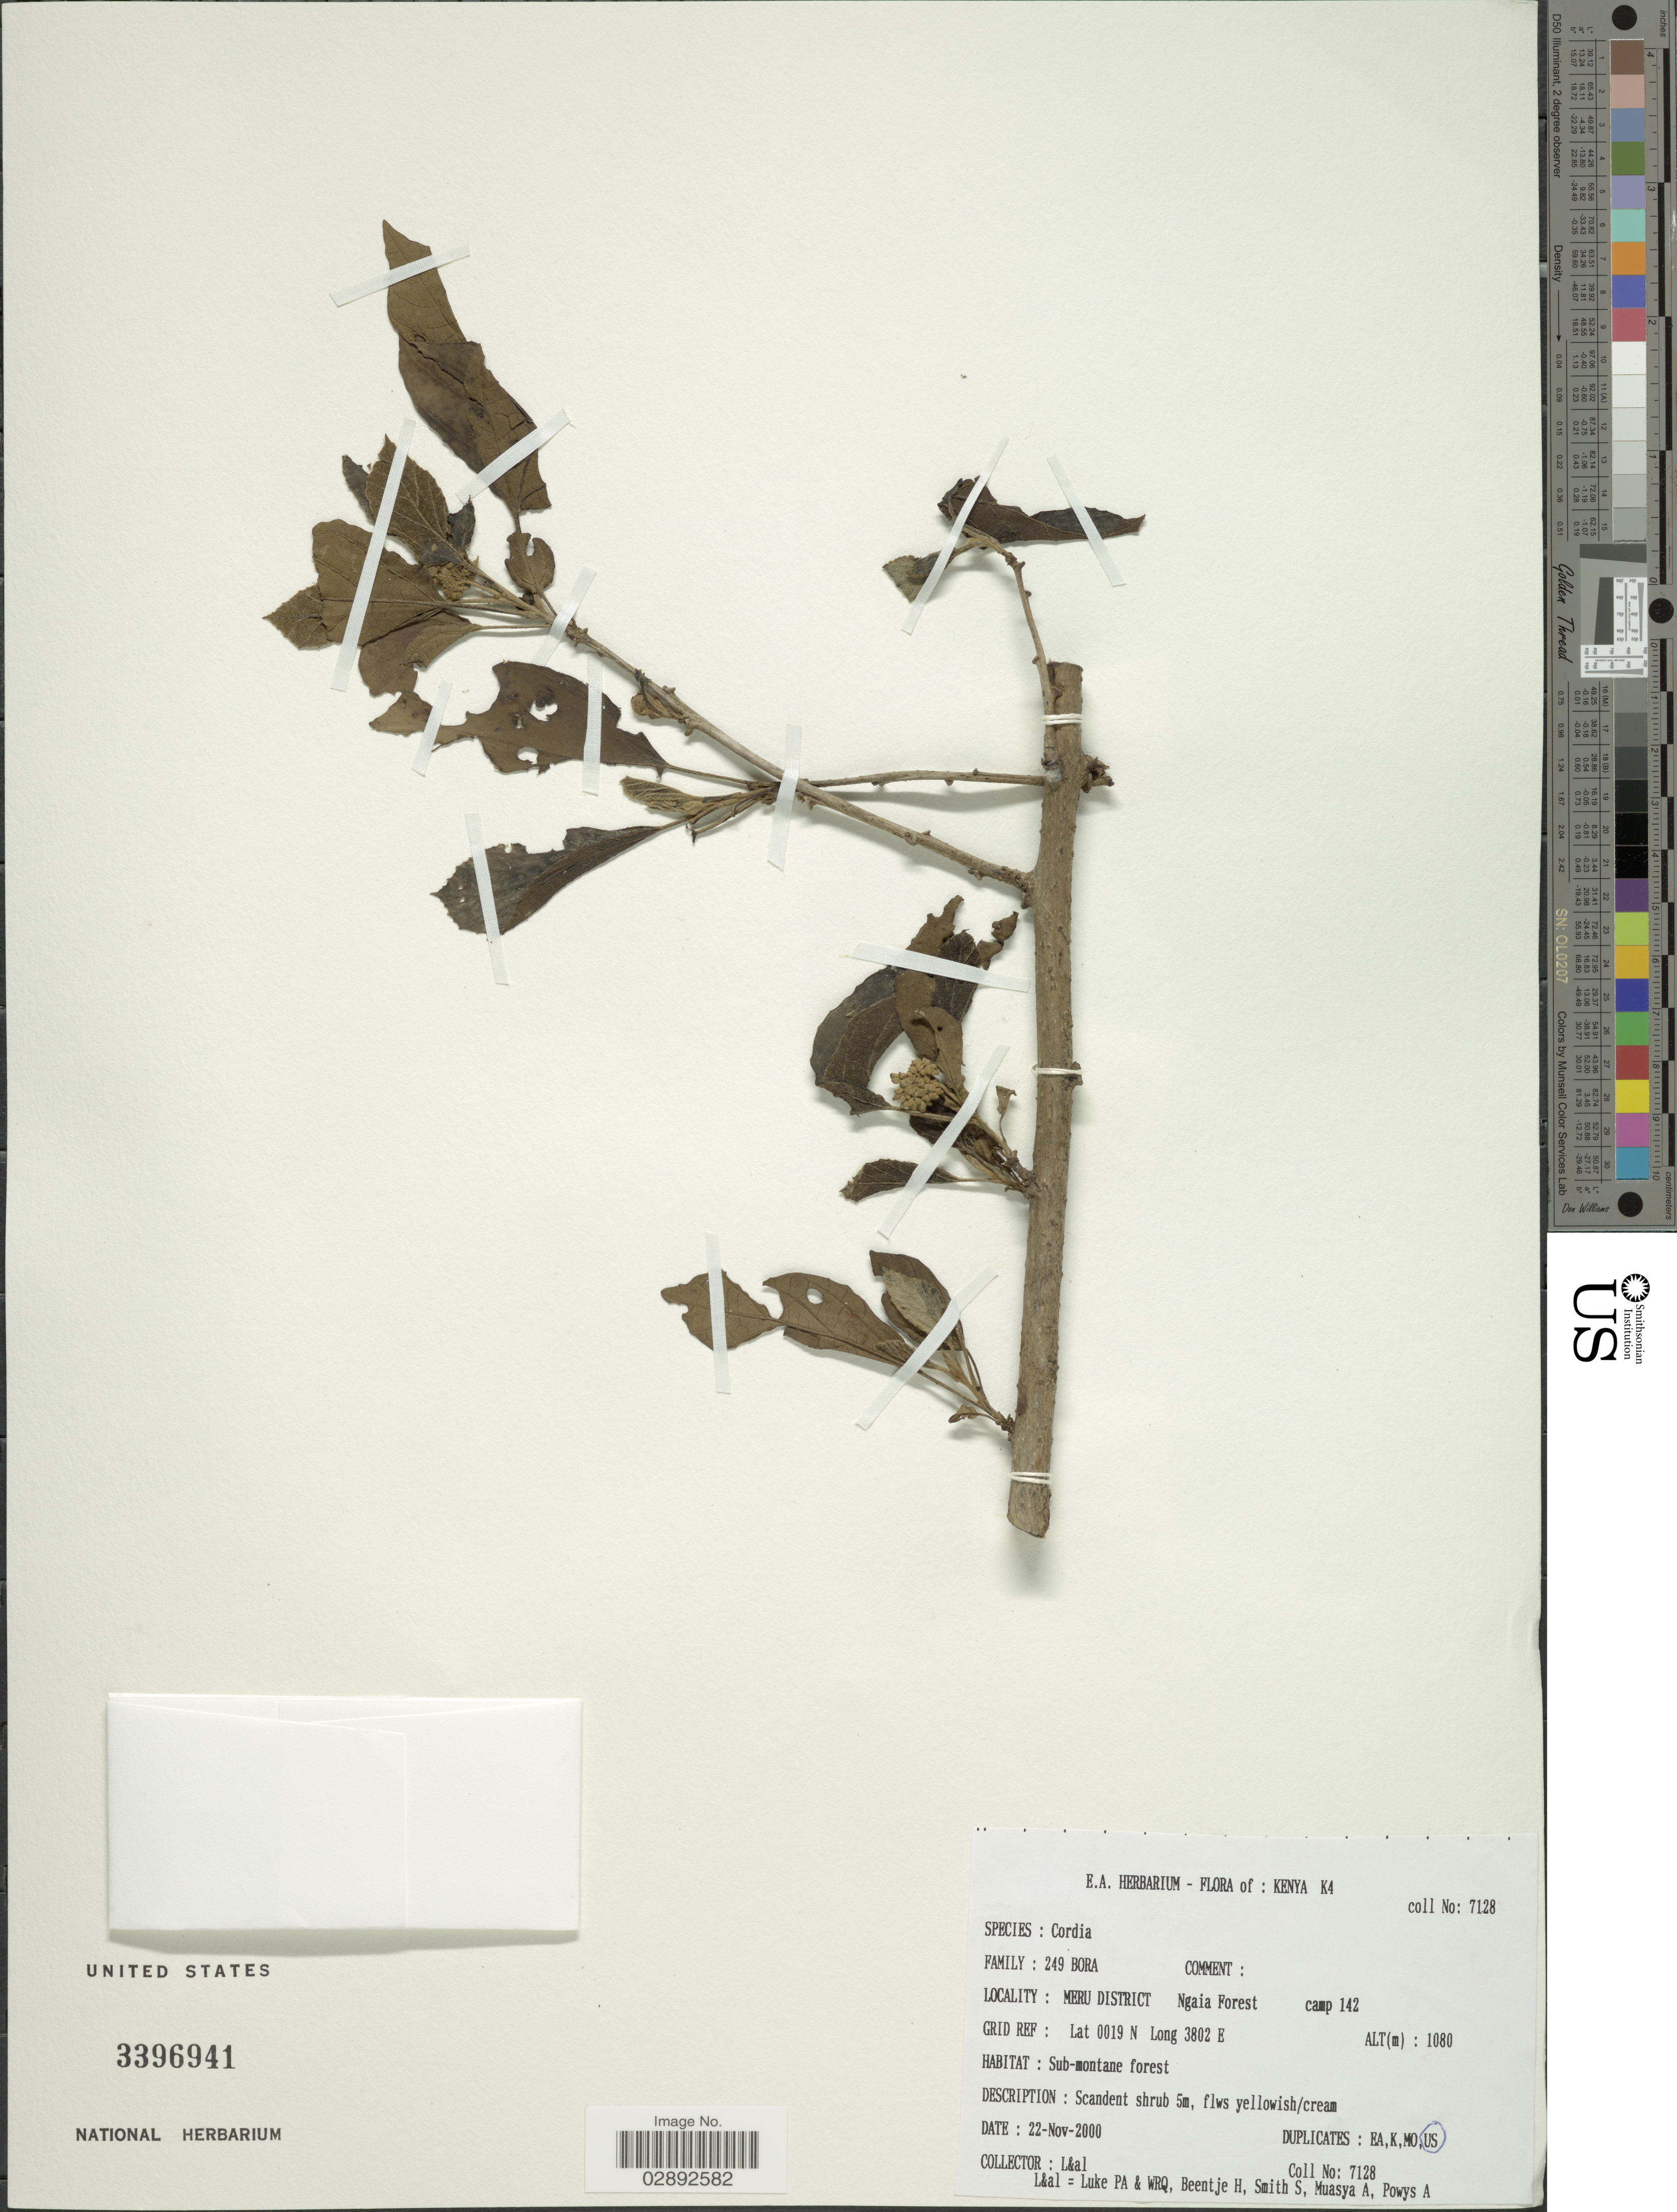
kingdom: Plantae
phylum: Tracheophyta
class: Magnoliopsida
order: Boraginales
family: Cordiaceae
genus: Cordia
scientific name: Cordia sp.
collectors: P. Luke, Q. Luke, H. J. Beentje, S. Smith & et al.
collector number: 7128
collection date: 2000-11-22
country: Kenya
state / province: Meru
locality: K4. Meru District. Ngaia Forest. camp 142.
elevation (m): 1080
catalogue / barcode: US 3396941